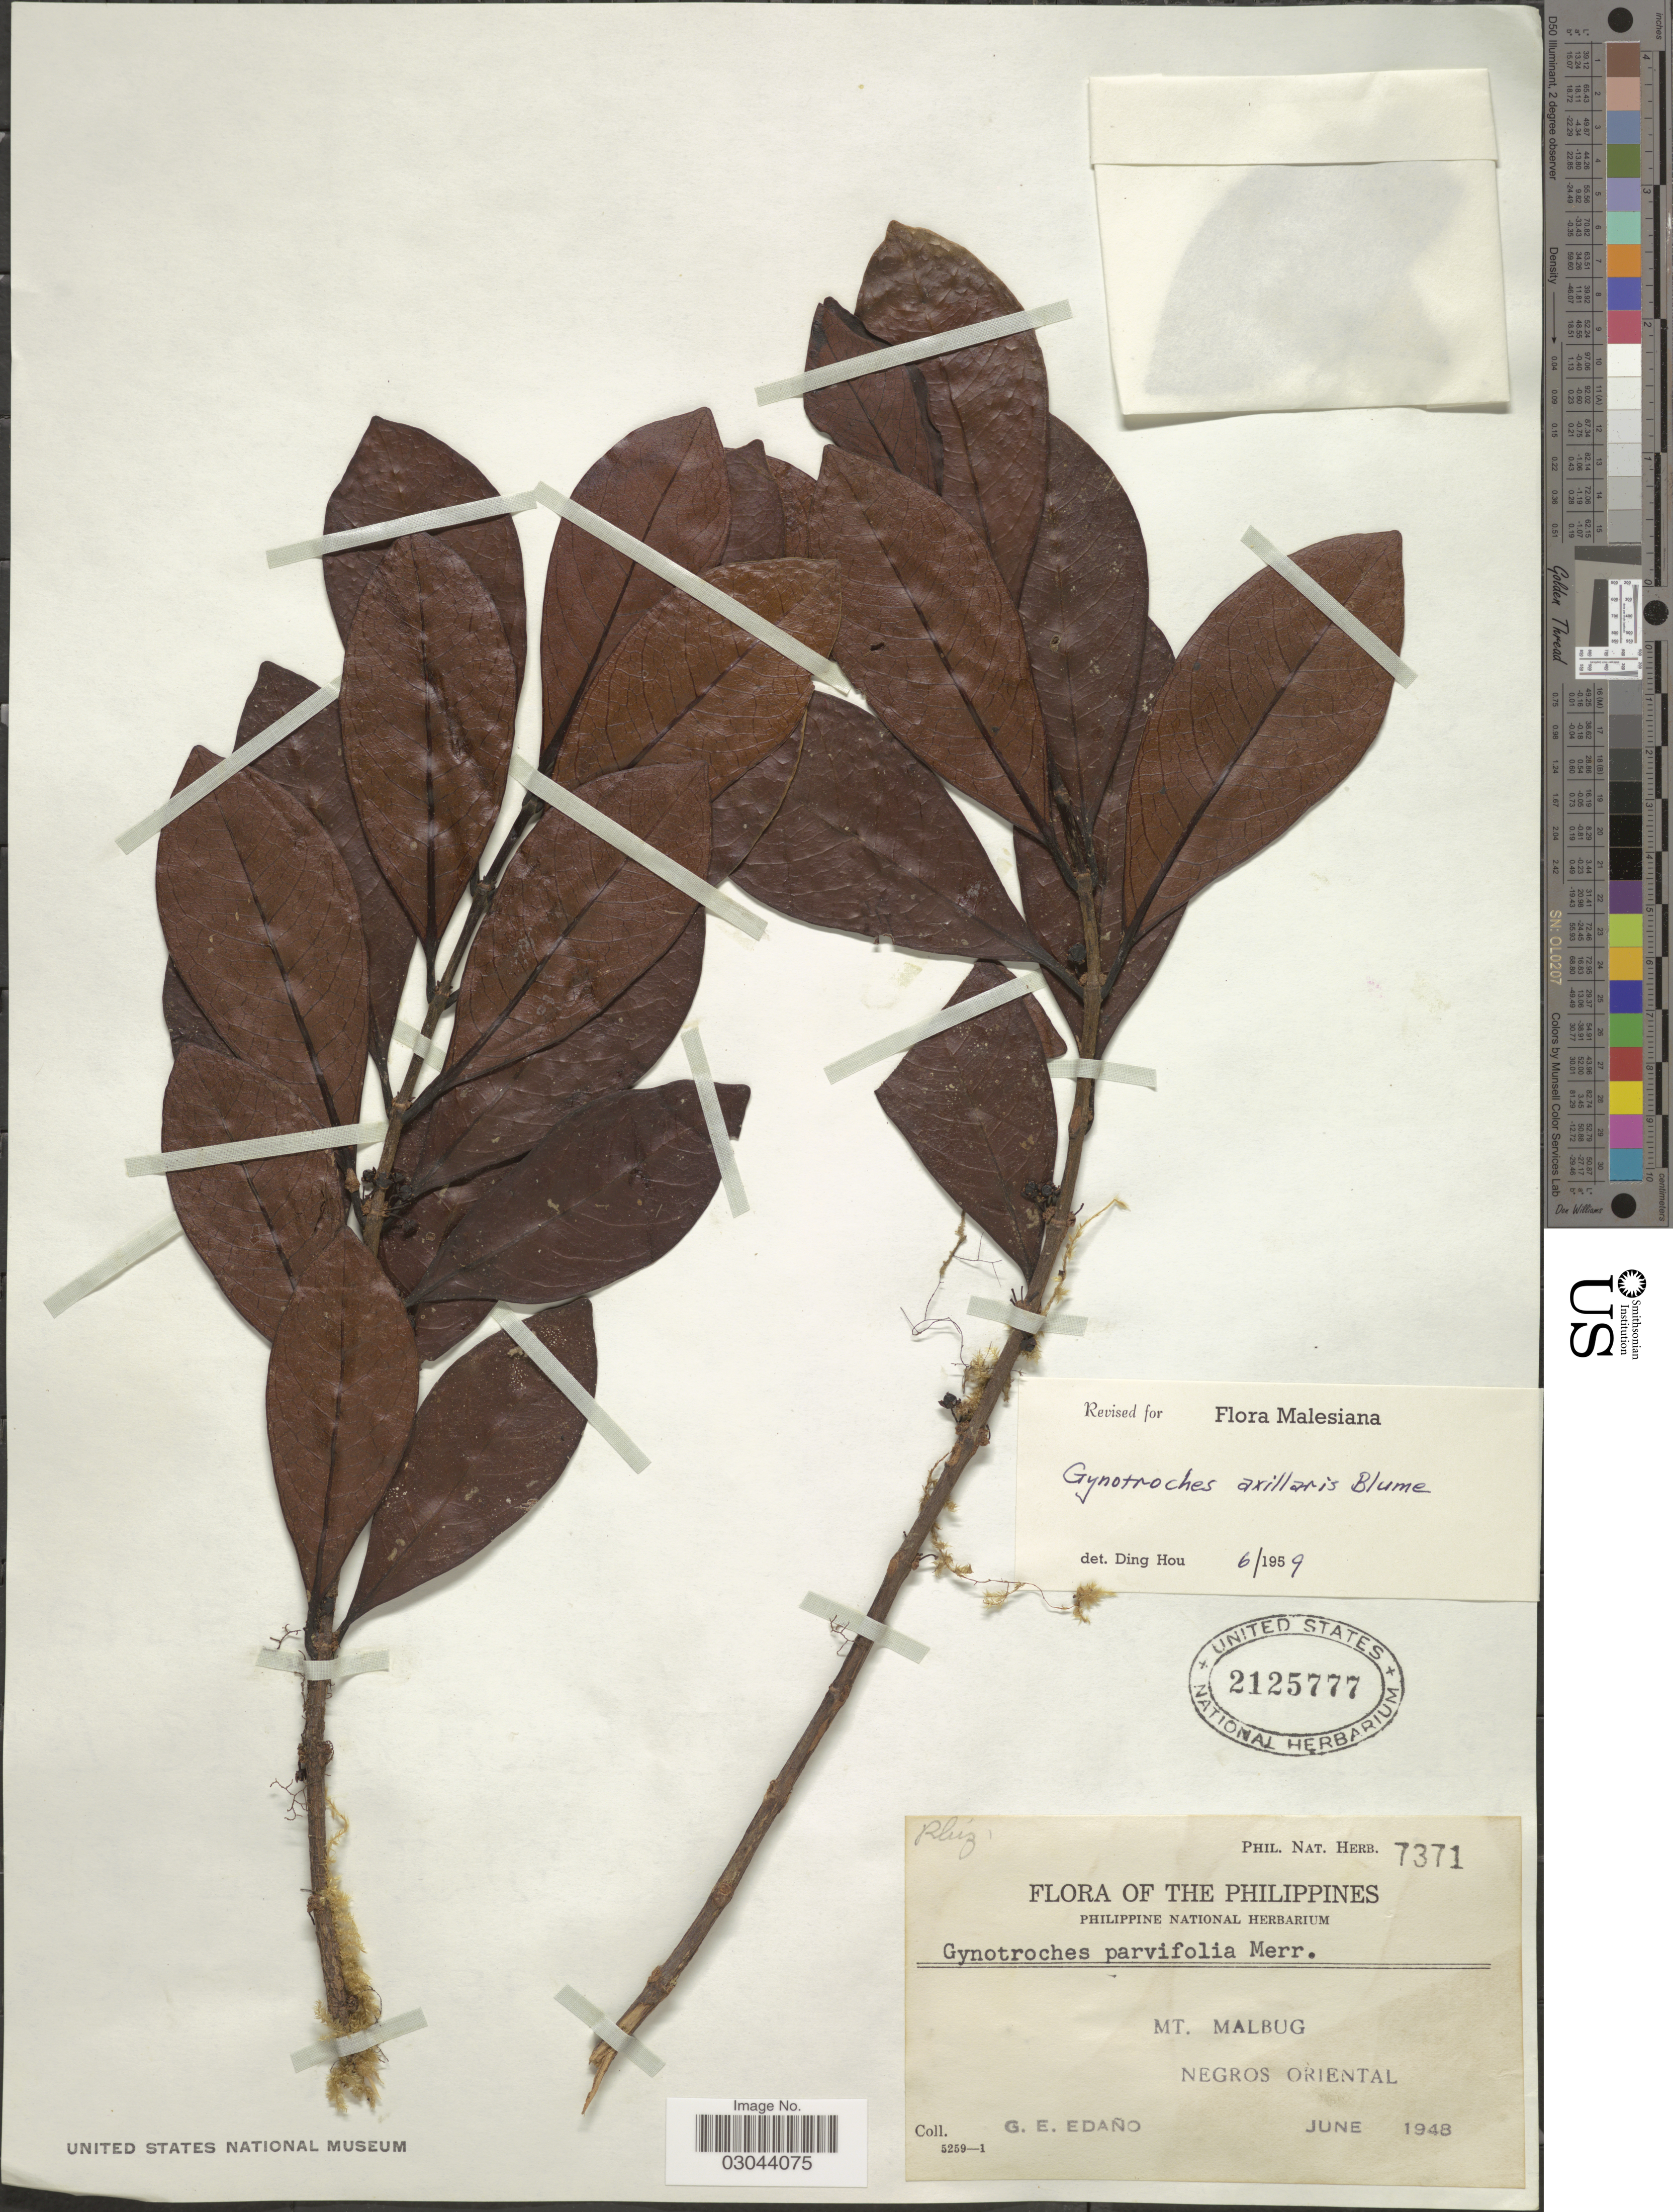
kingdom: Plantae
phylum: Tracheophyta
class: Magnoliopsida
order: Malpighiales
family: Rhizophoraceae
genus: Gynotroches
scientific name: Gynotroches axillaris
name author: Blume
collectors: G. E. Edaño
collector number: Phil. Nat. Herb. 7371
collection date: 1948-06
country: Philippines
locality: Mt. Malbug. Negros Oriental.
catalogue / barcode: US 2125777